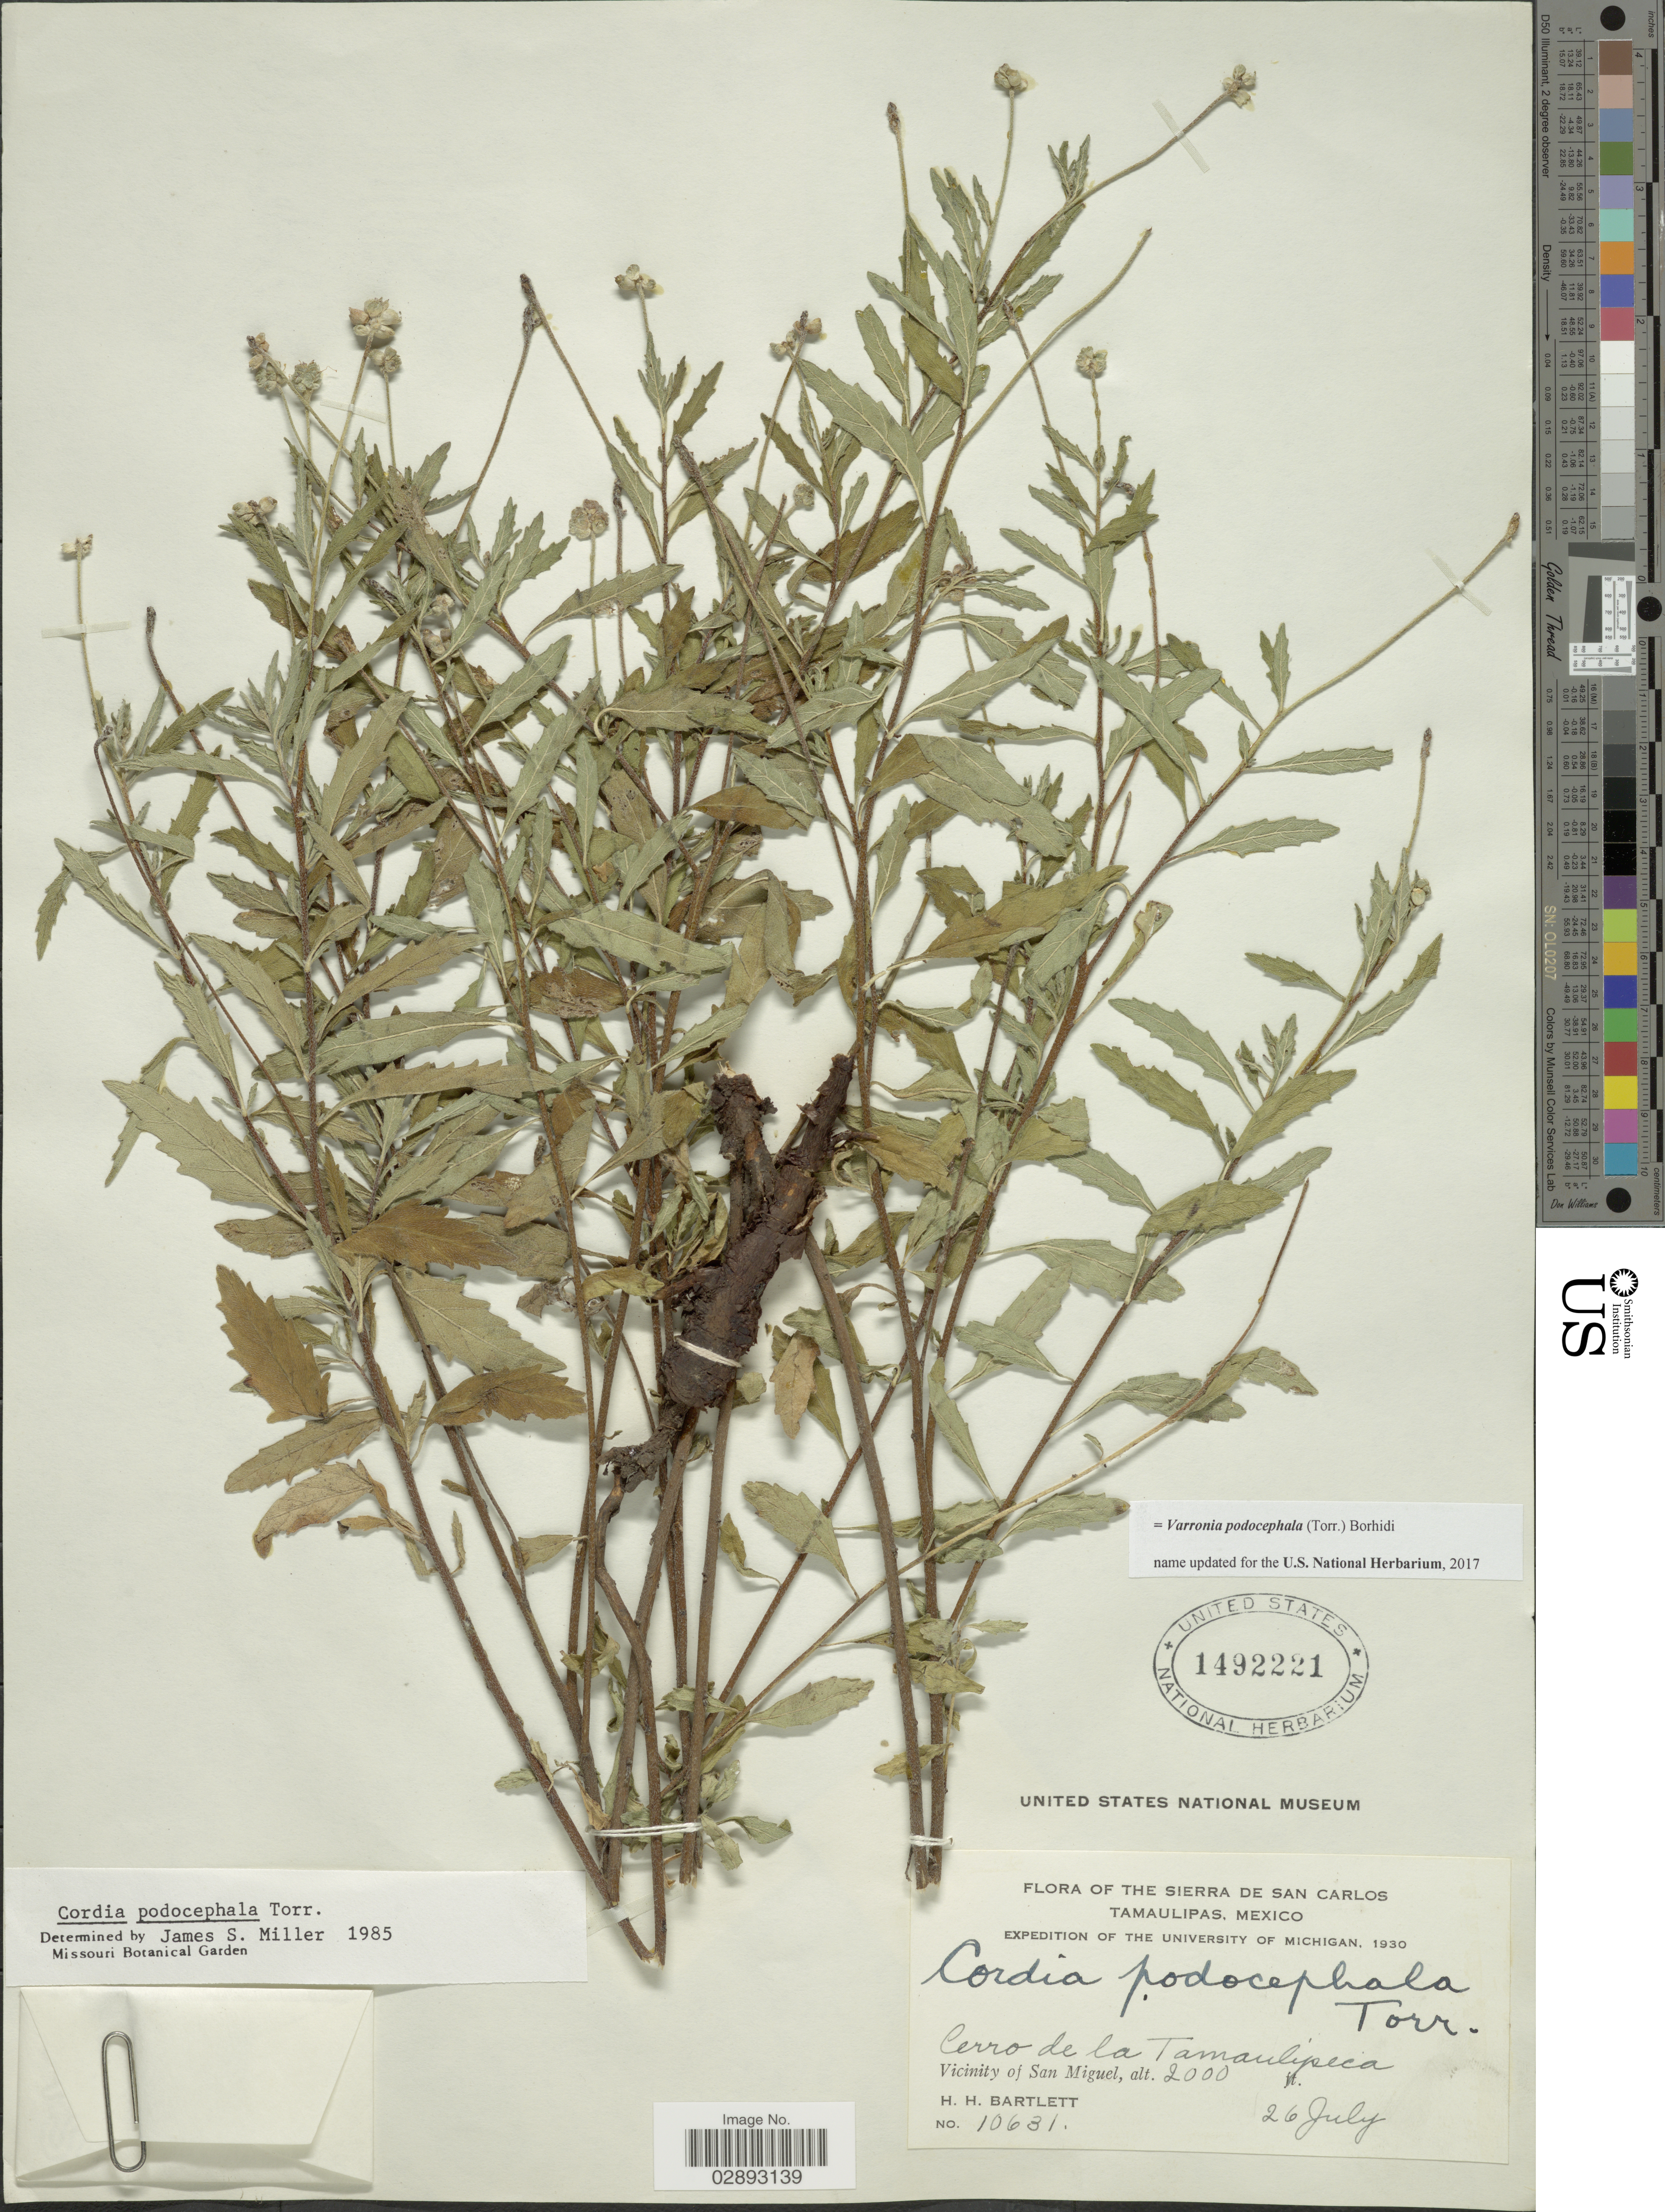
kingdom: Plantae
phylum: Tracheophyta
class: Magnoliopsida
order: Boraginales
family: Cordiaceae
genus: Varronia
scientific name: Varronia podocephala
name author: (Torr.) Borhidi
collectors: H. H. Bartlett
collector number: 10631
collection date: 1930-07-26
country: Mexico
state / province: Tamaulipas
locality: Sierra de San Carlos. Tamaulipas. Cerro de la Tamaulipeca. Vicinity of San Miguel.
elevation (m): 610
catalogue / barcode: US 1492221